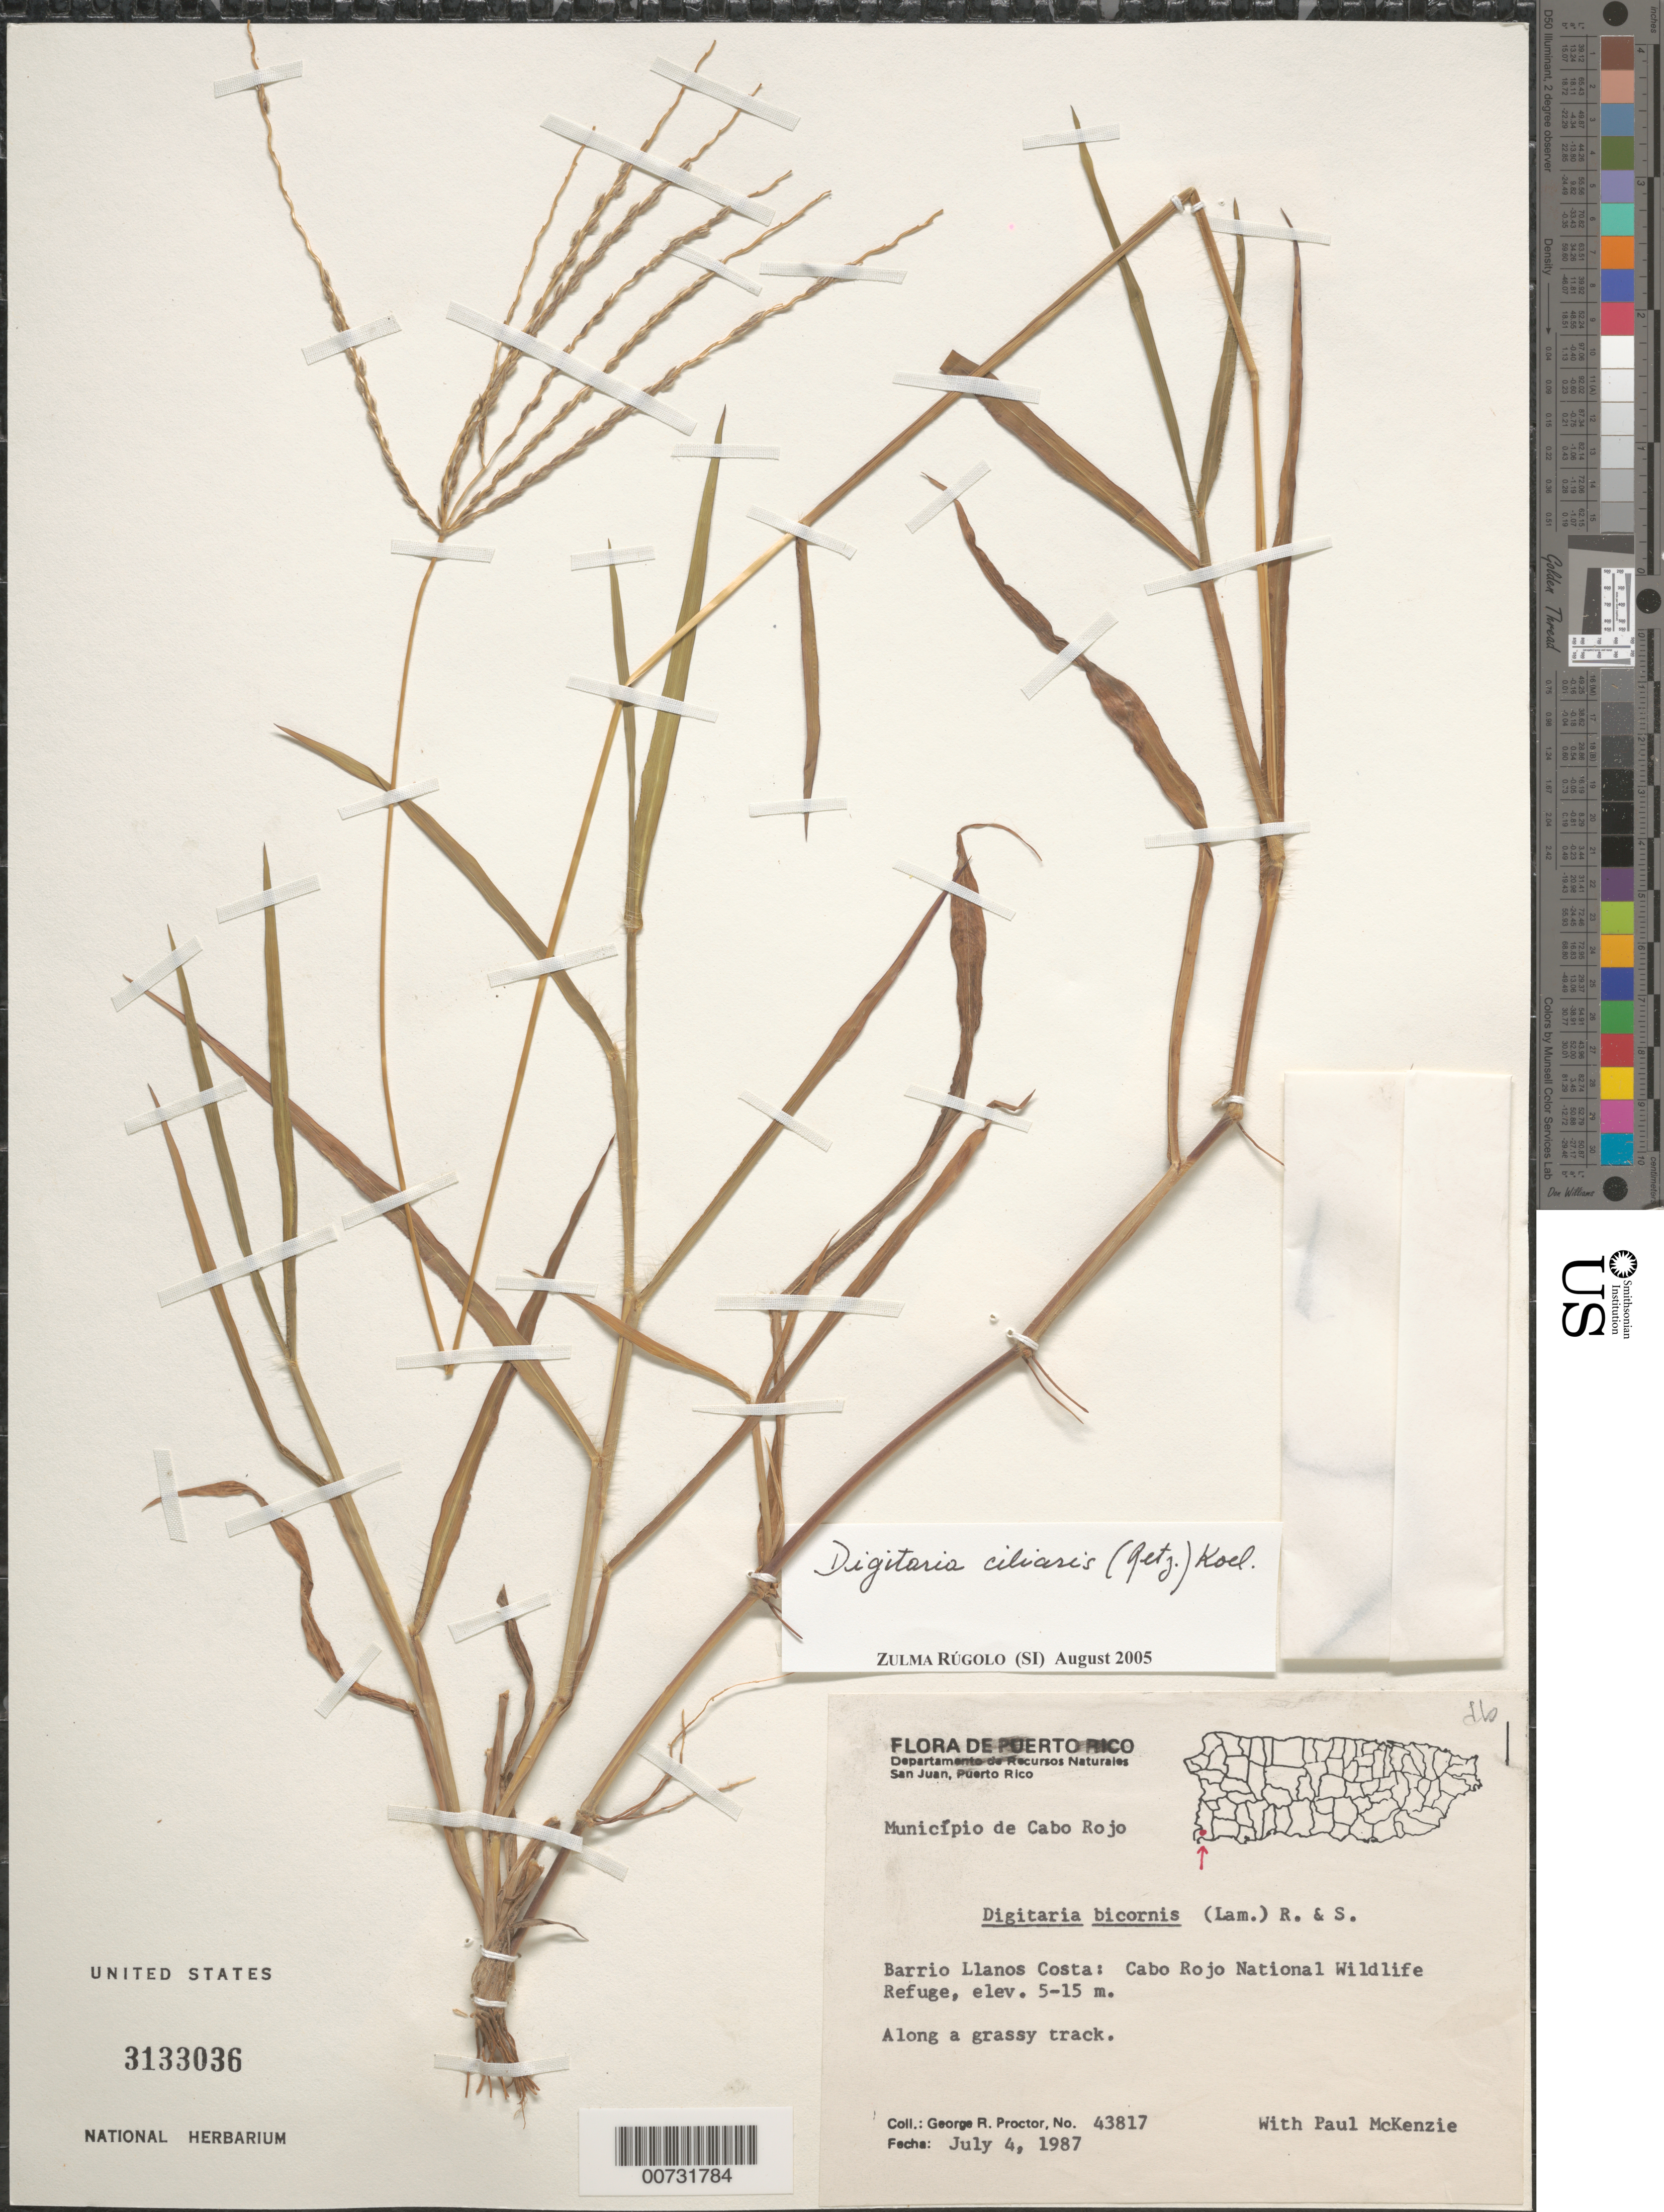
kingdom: Plantae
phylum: Tracheophyta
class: Liliopsida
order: Poales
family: Poaceae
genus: Digitaria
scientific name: Digitaria bicornis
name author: (Lam.) Roem. & Schult.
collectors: G. R. Proctor & P. Mckenzie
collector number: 43817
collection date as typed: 04 Jul 1987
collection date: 1987-07-04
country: Puerto Rico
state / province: Cabo Rojo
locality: Mun. Cabo Rojo, Barrio Llanos Costa: Cabo Rojo Natl. Wildlife Refuge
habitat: Along a grassy creek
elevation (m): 5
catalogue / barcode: US 3133036